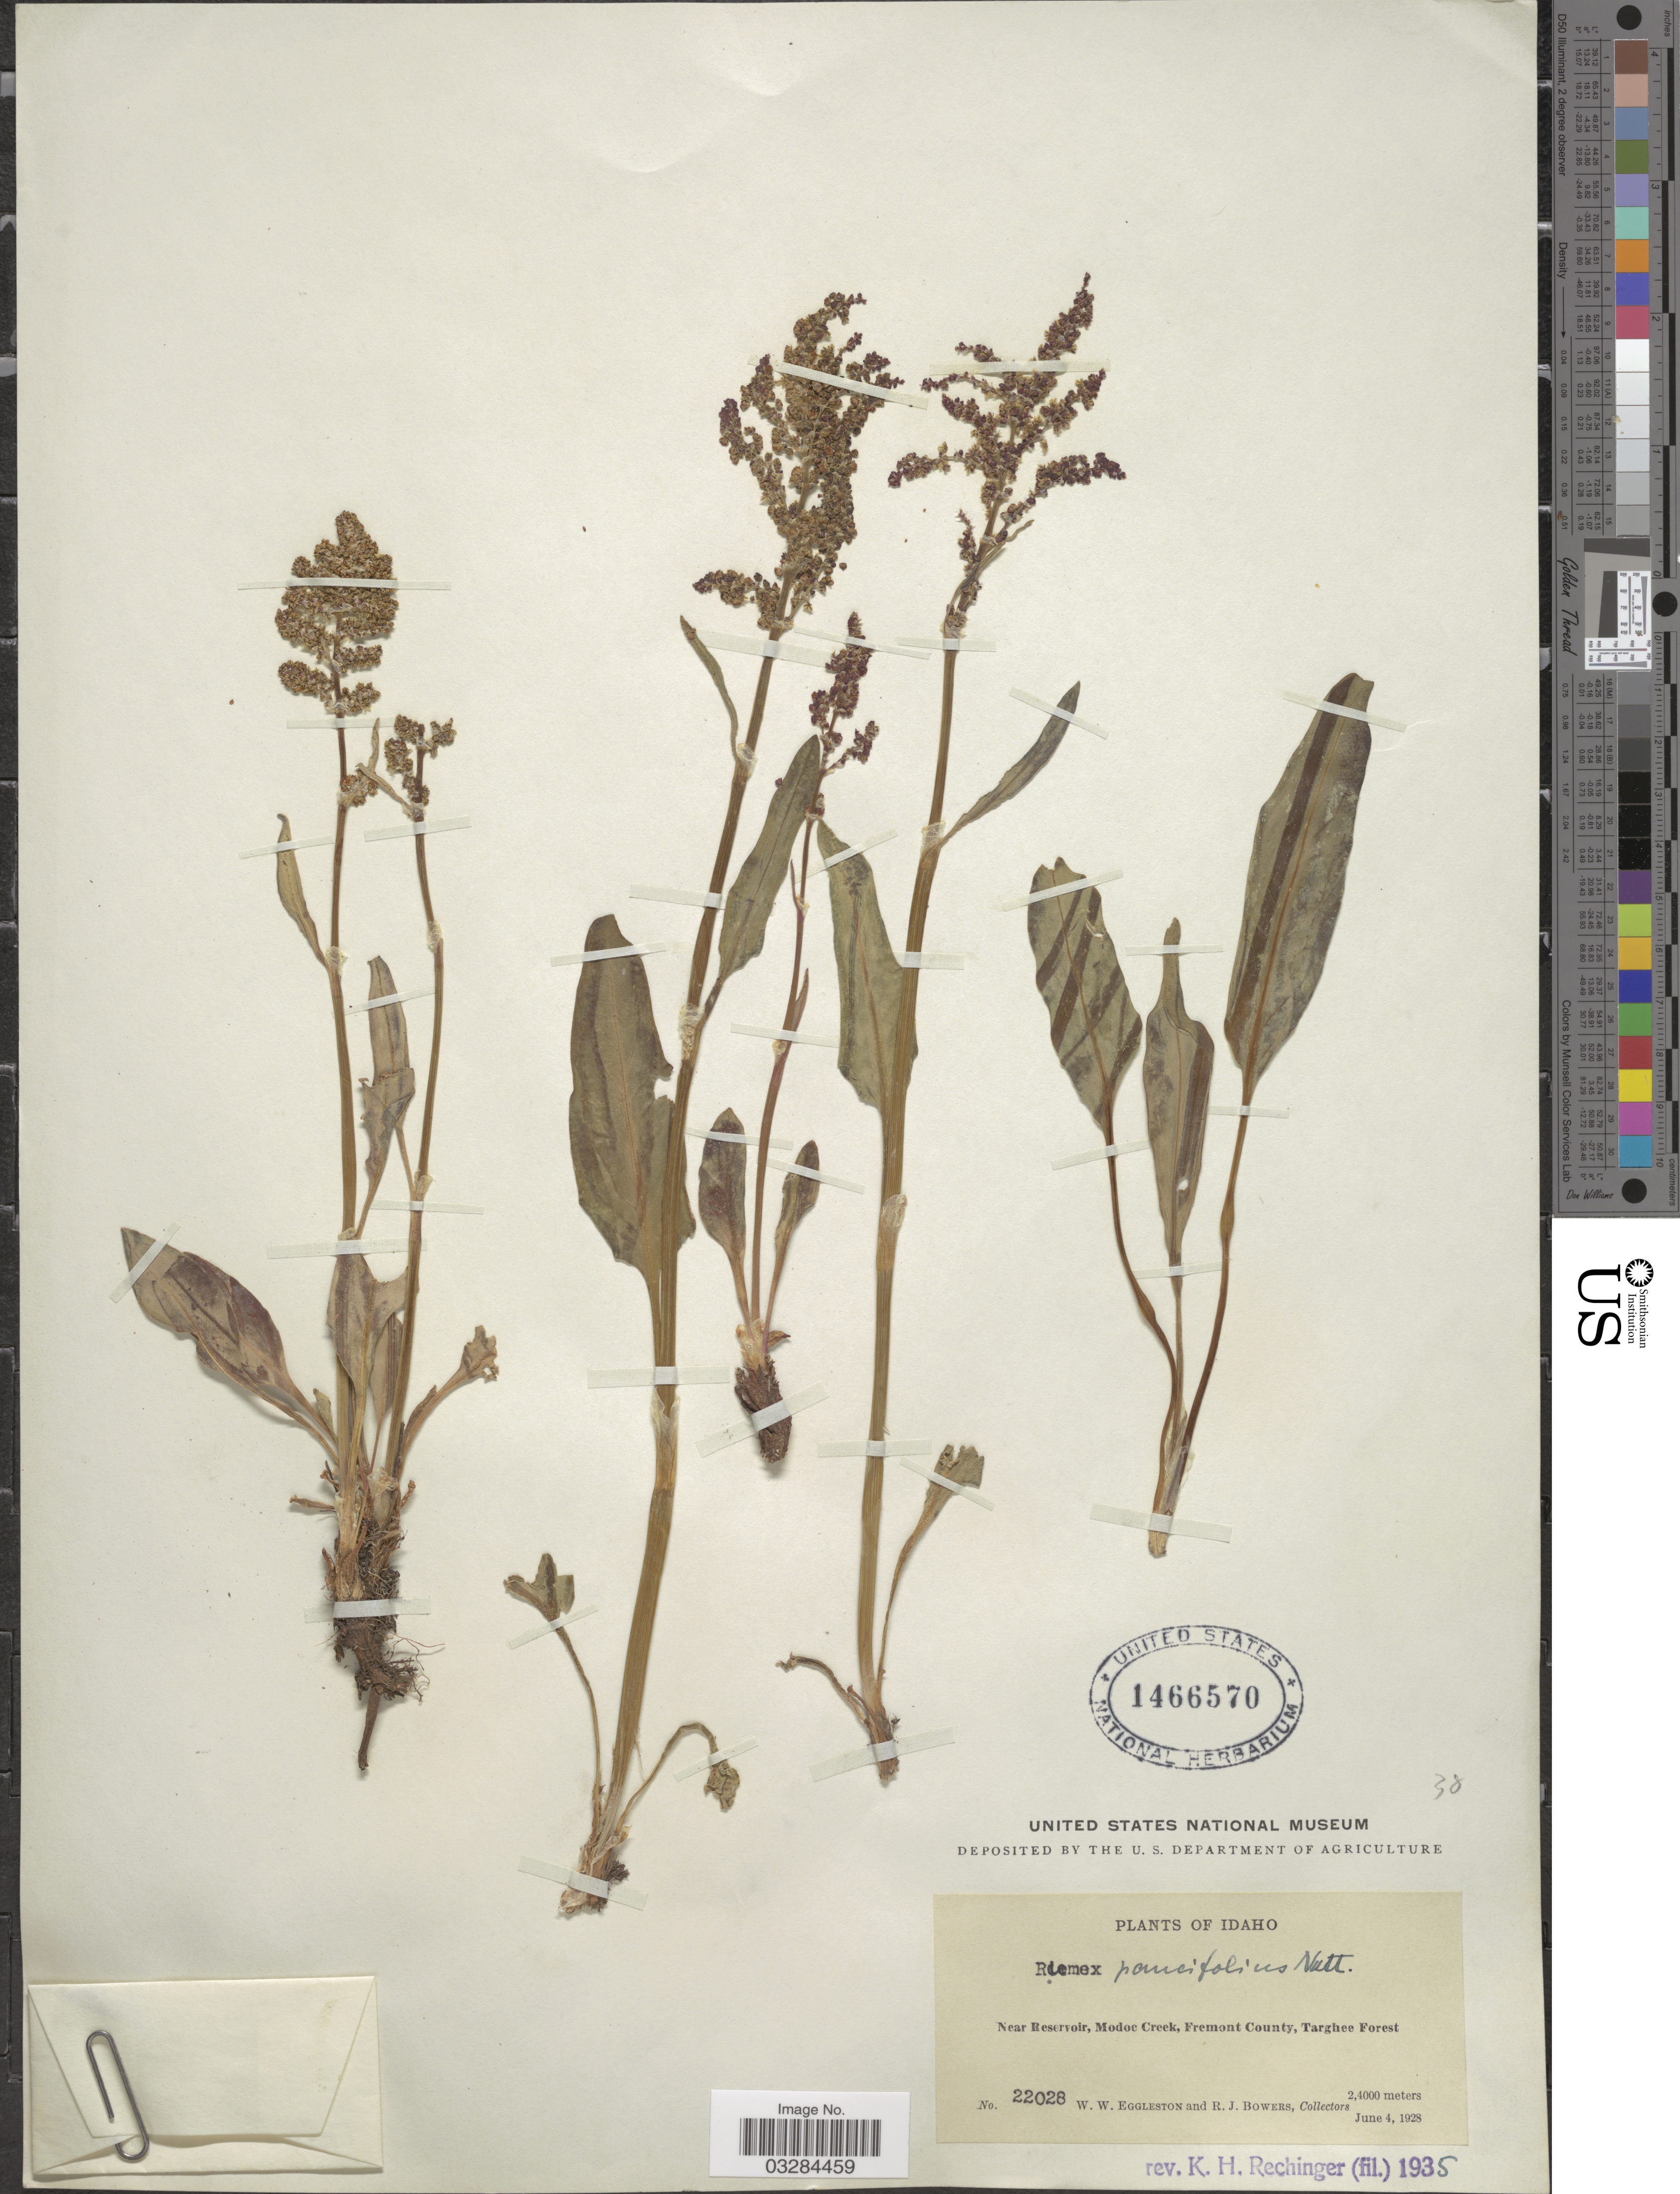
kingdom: Plantae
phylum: Tracheophyta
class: Magnoliopsida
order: Caryophyllales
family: Polygonaceae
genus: Rumex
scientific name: Rumex paucifolius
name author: Nutt.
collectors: W. W. Eggleston & R. Bowers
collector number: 22028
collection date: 1928-06-04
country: United States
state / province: Idaho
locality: Near Reservoir, Modoc Creek, Fremont County, Targhee Forest.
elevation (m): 24000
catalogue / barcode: US 1466570